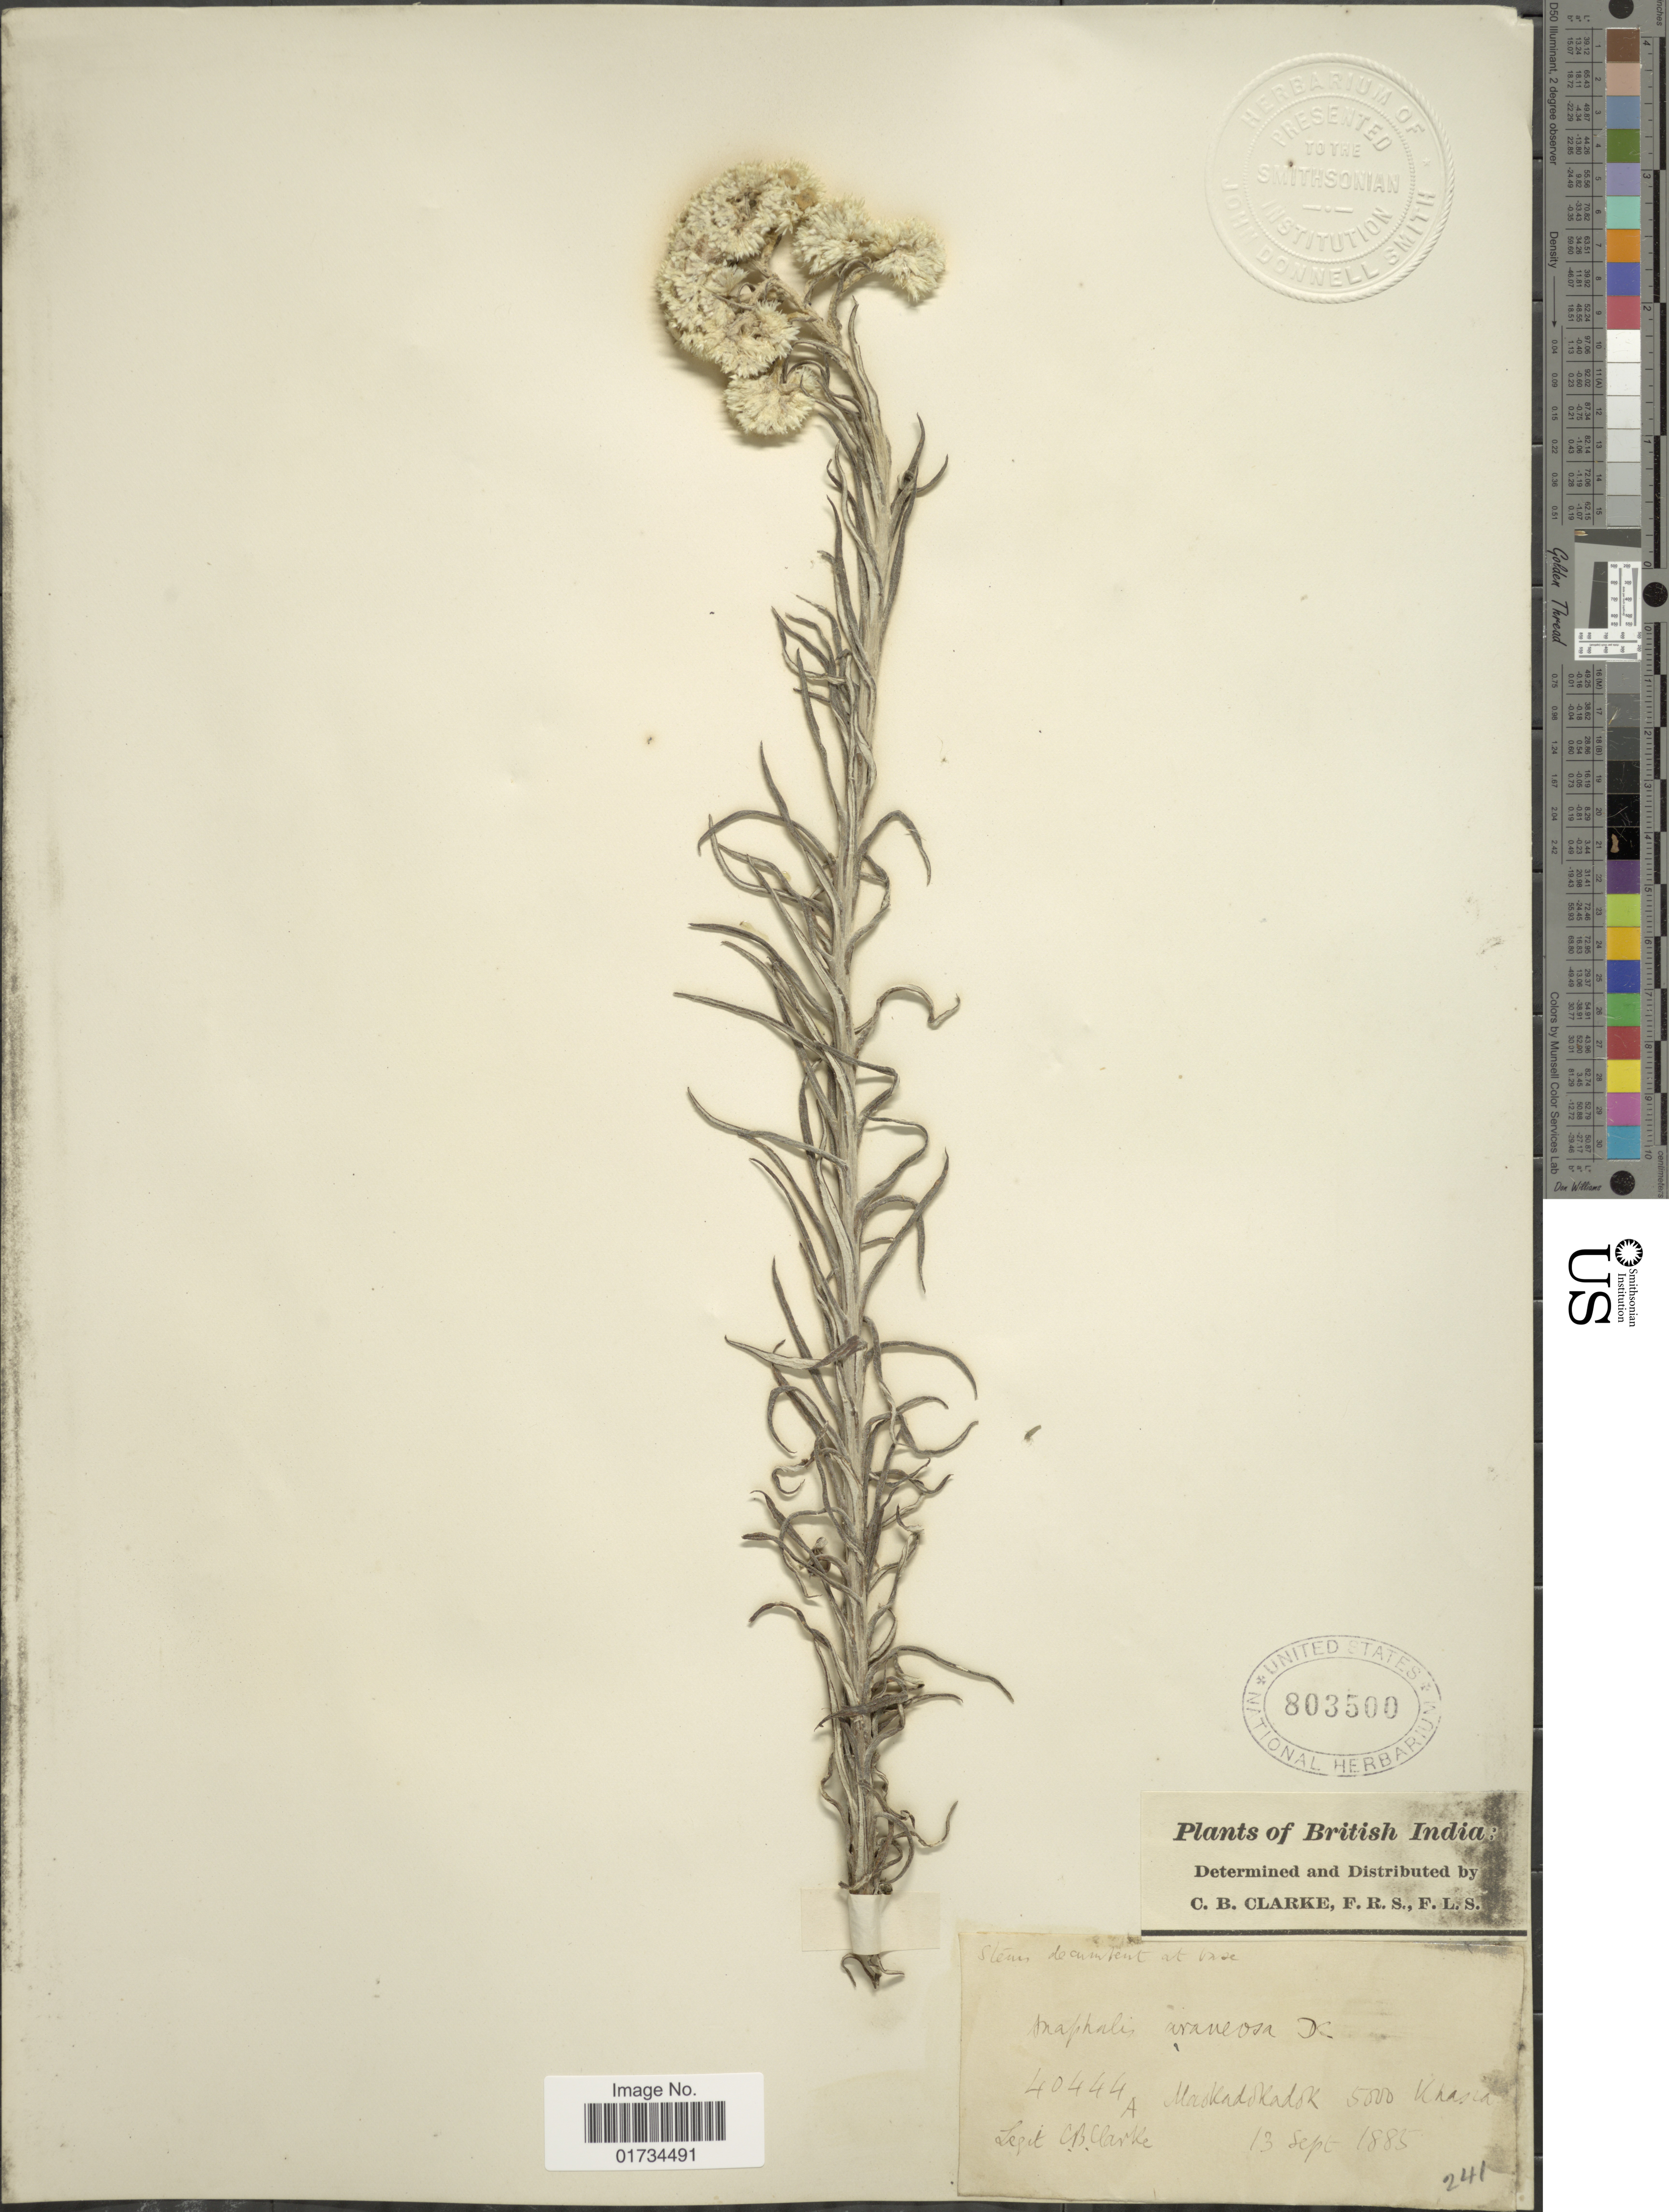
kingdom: Plantae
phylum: Tracheophyta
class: Magnoliopsida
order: Asterales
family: Asteraceae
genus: Anaphalis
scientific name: Anaphalis contorta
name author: (D. Don) Hook. f.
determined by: Chen, Y. S.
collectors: C. B. Clarke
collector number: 40444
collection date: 1885-09-13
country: India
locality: British India. Maokadkadok Khasia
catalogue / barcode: US 803500